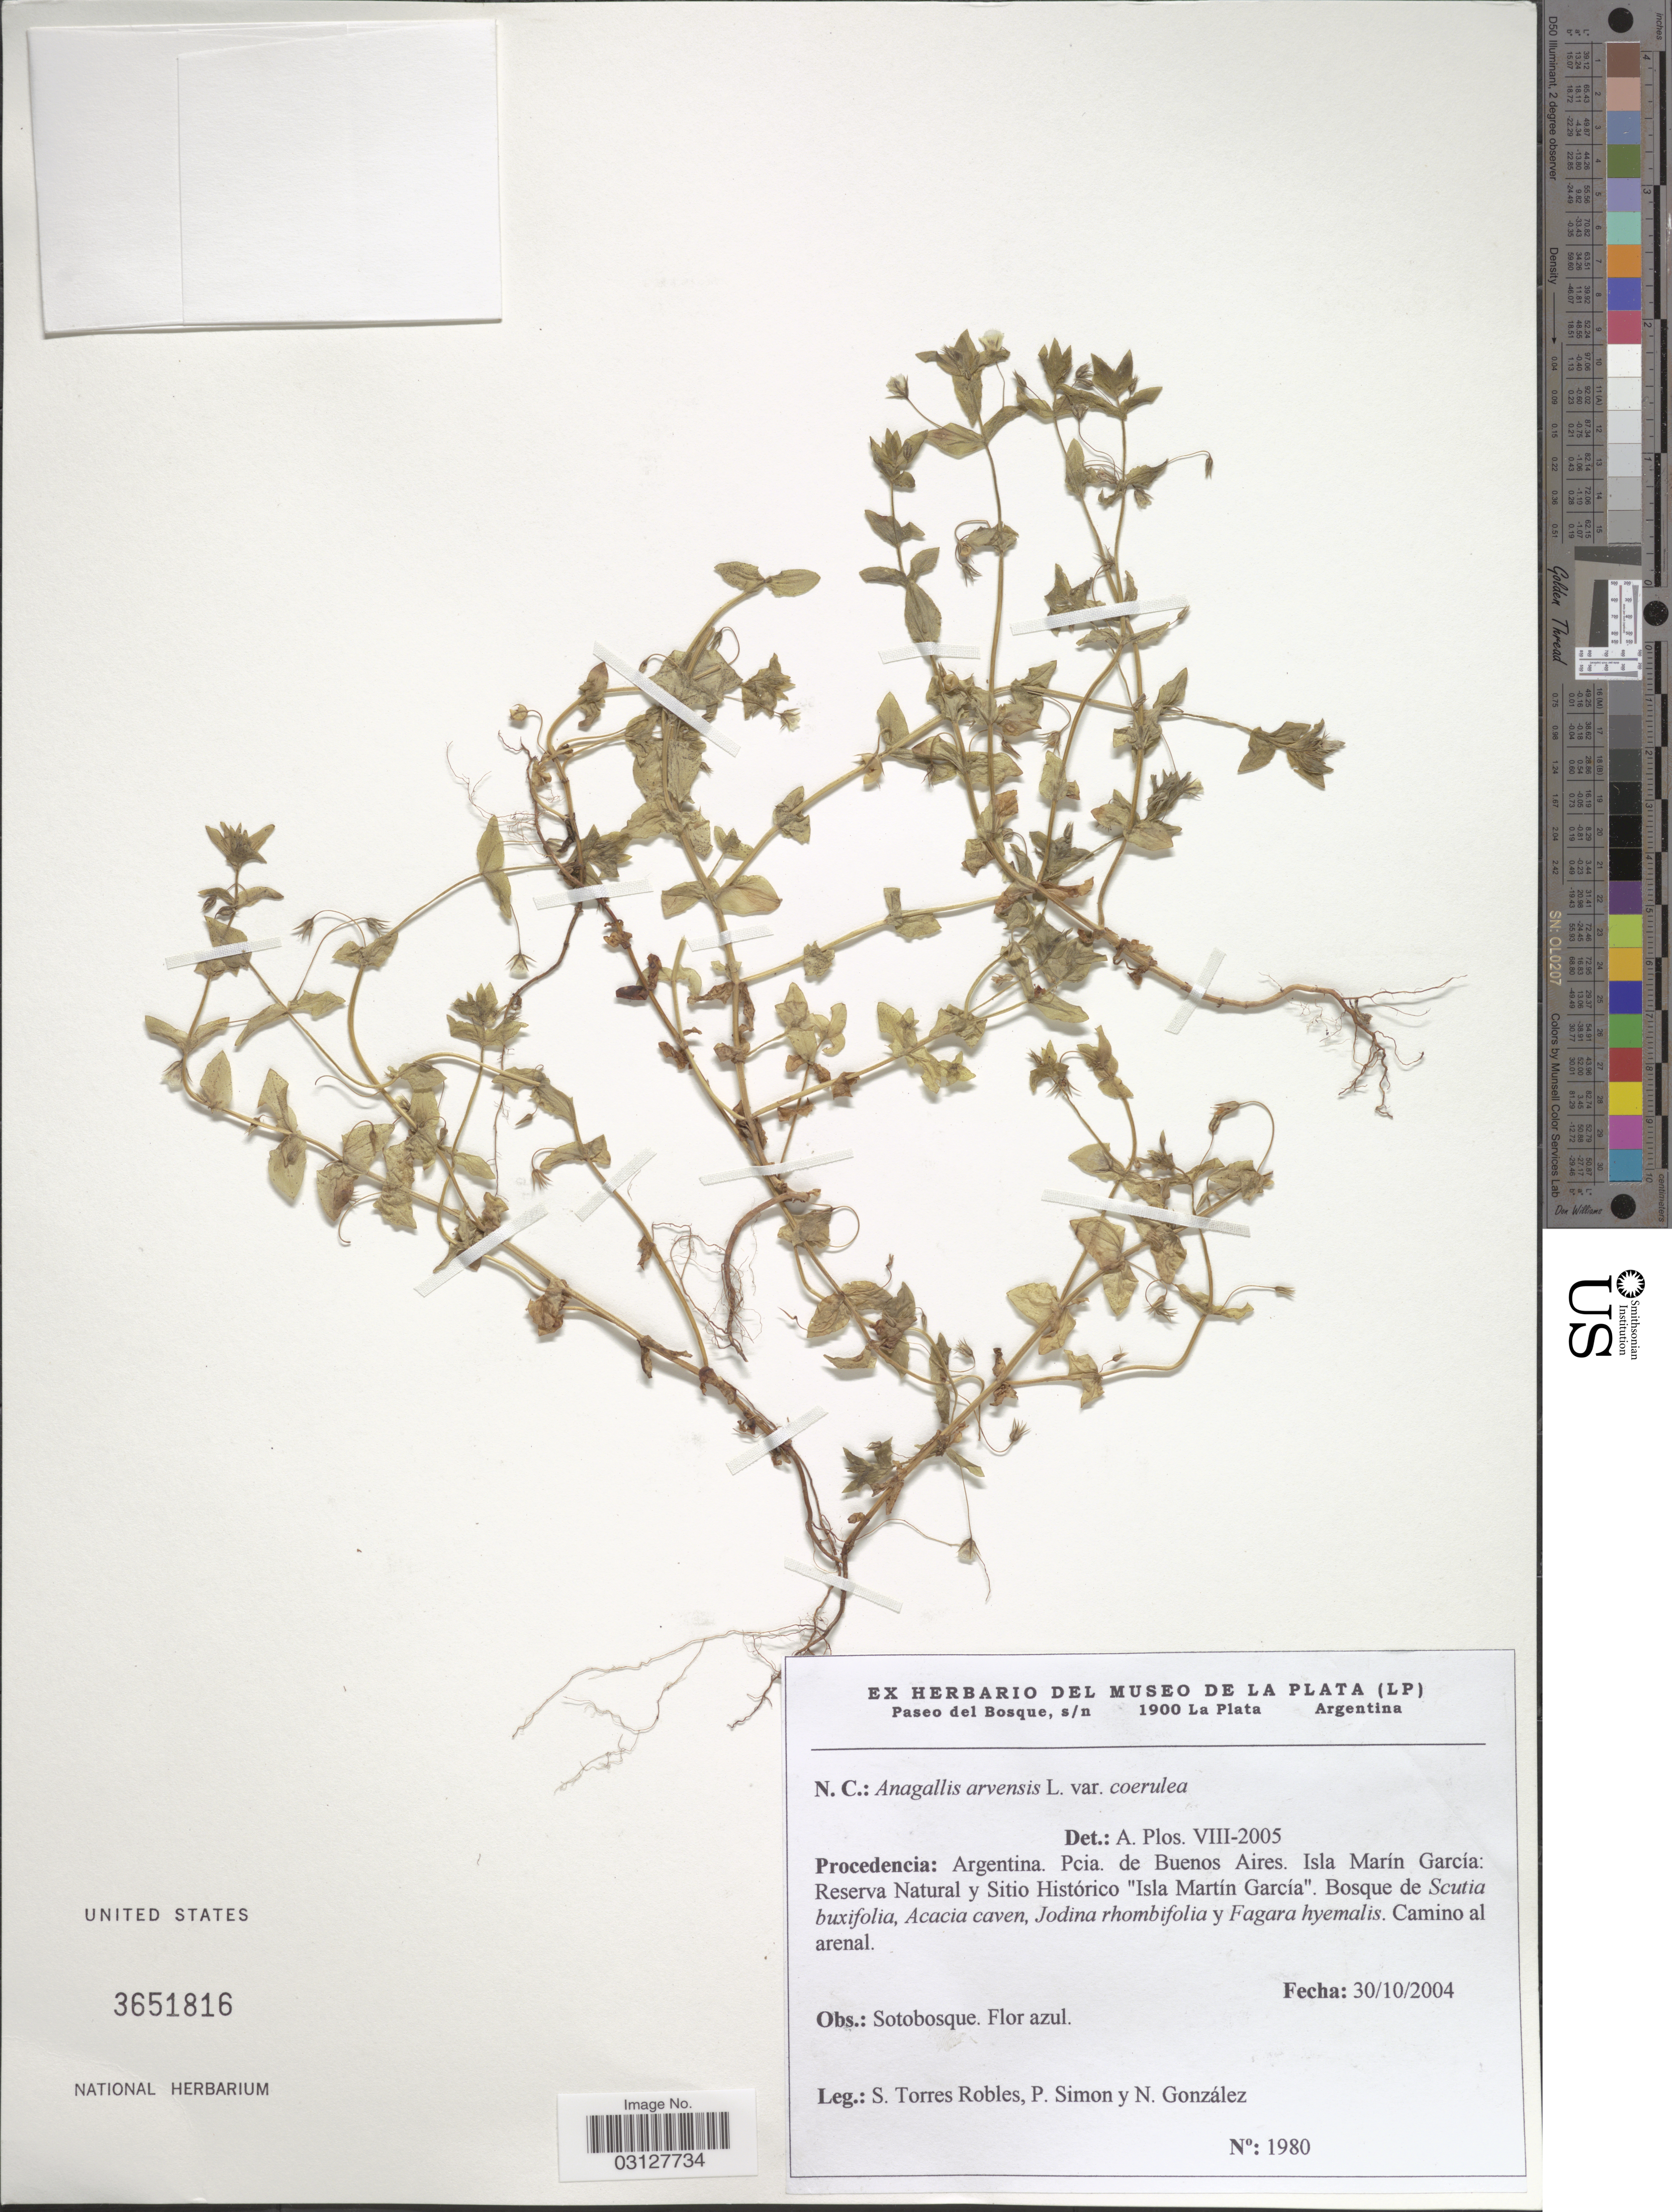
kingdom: Plantae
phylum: Tracheophyta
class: Magnoliopsida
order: Ericales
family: Primulaceae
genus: Anagallis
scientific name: Anagallis arvensis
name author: L.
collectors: S. Torres Robles, P. Simon & N. Gonzalez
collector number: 1980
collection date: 2004-10-30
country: Argentina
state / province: Buenos Aires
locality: Pcia. de Buenos Aires, Isla Marín García: Reserva Natural y Sitio Histórico "Isla Martín García".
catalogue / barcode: US 3651816